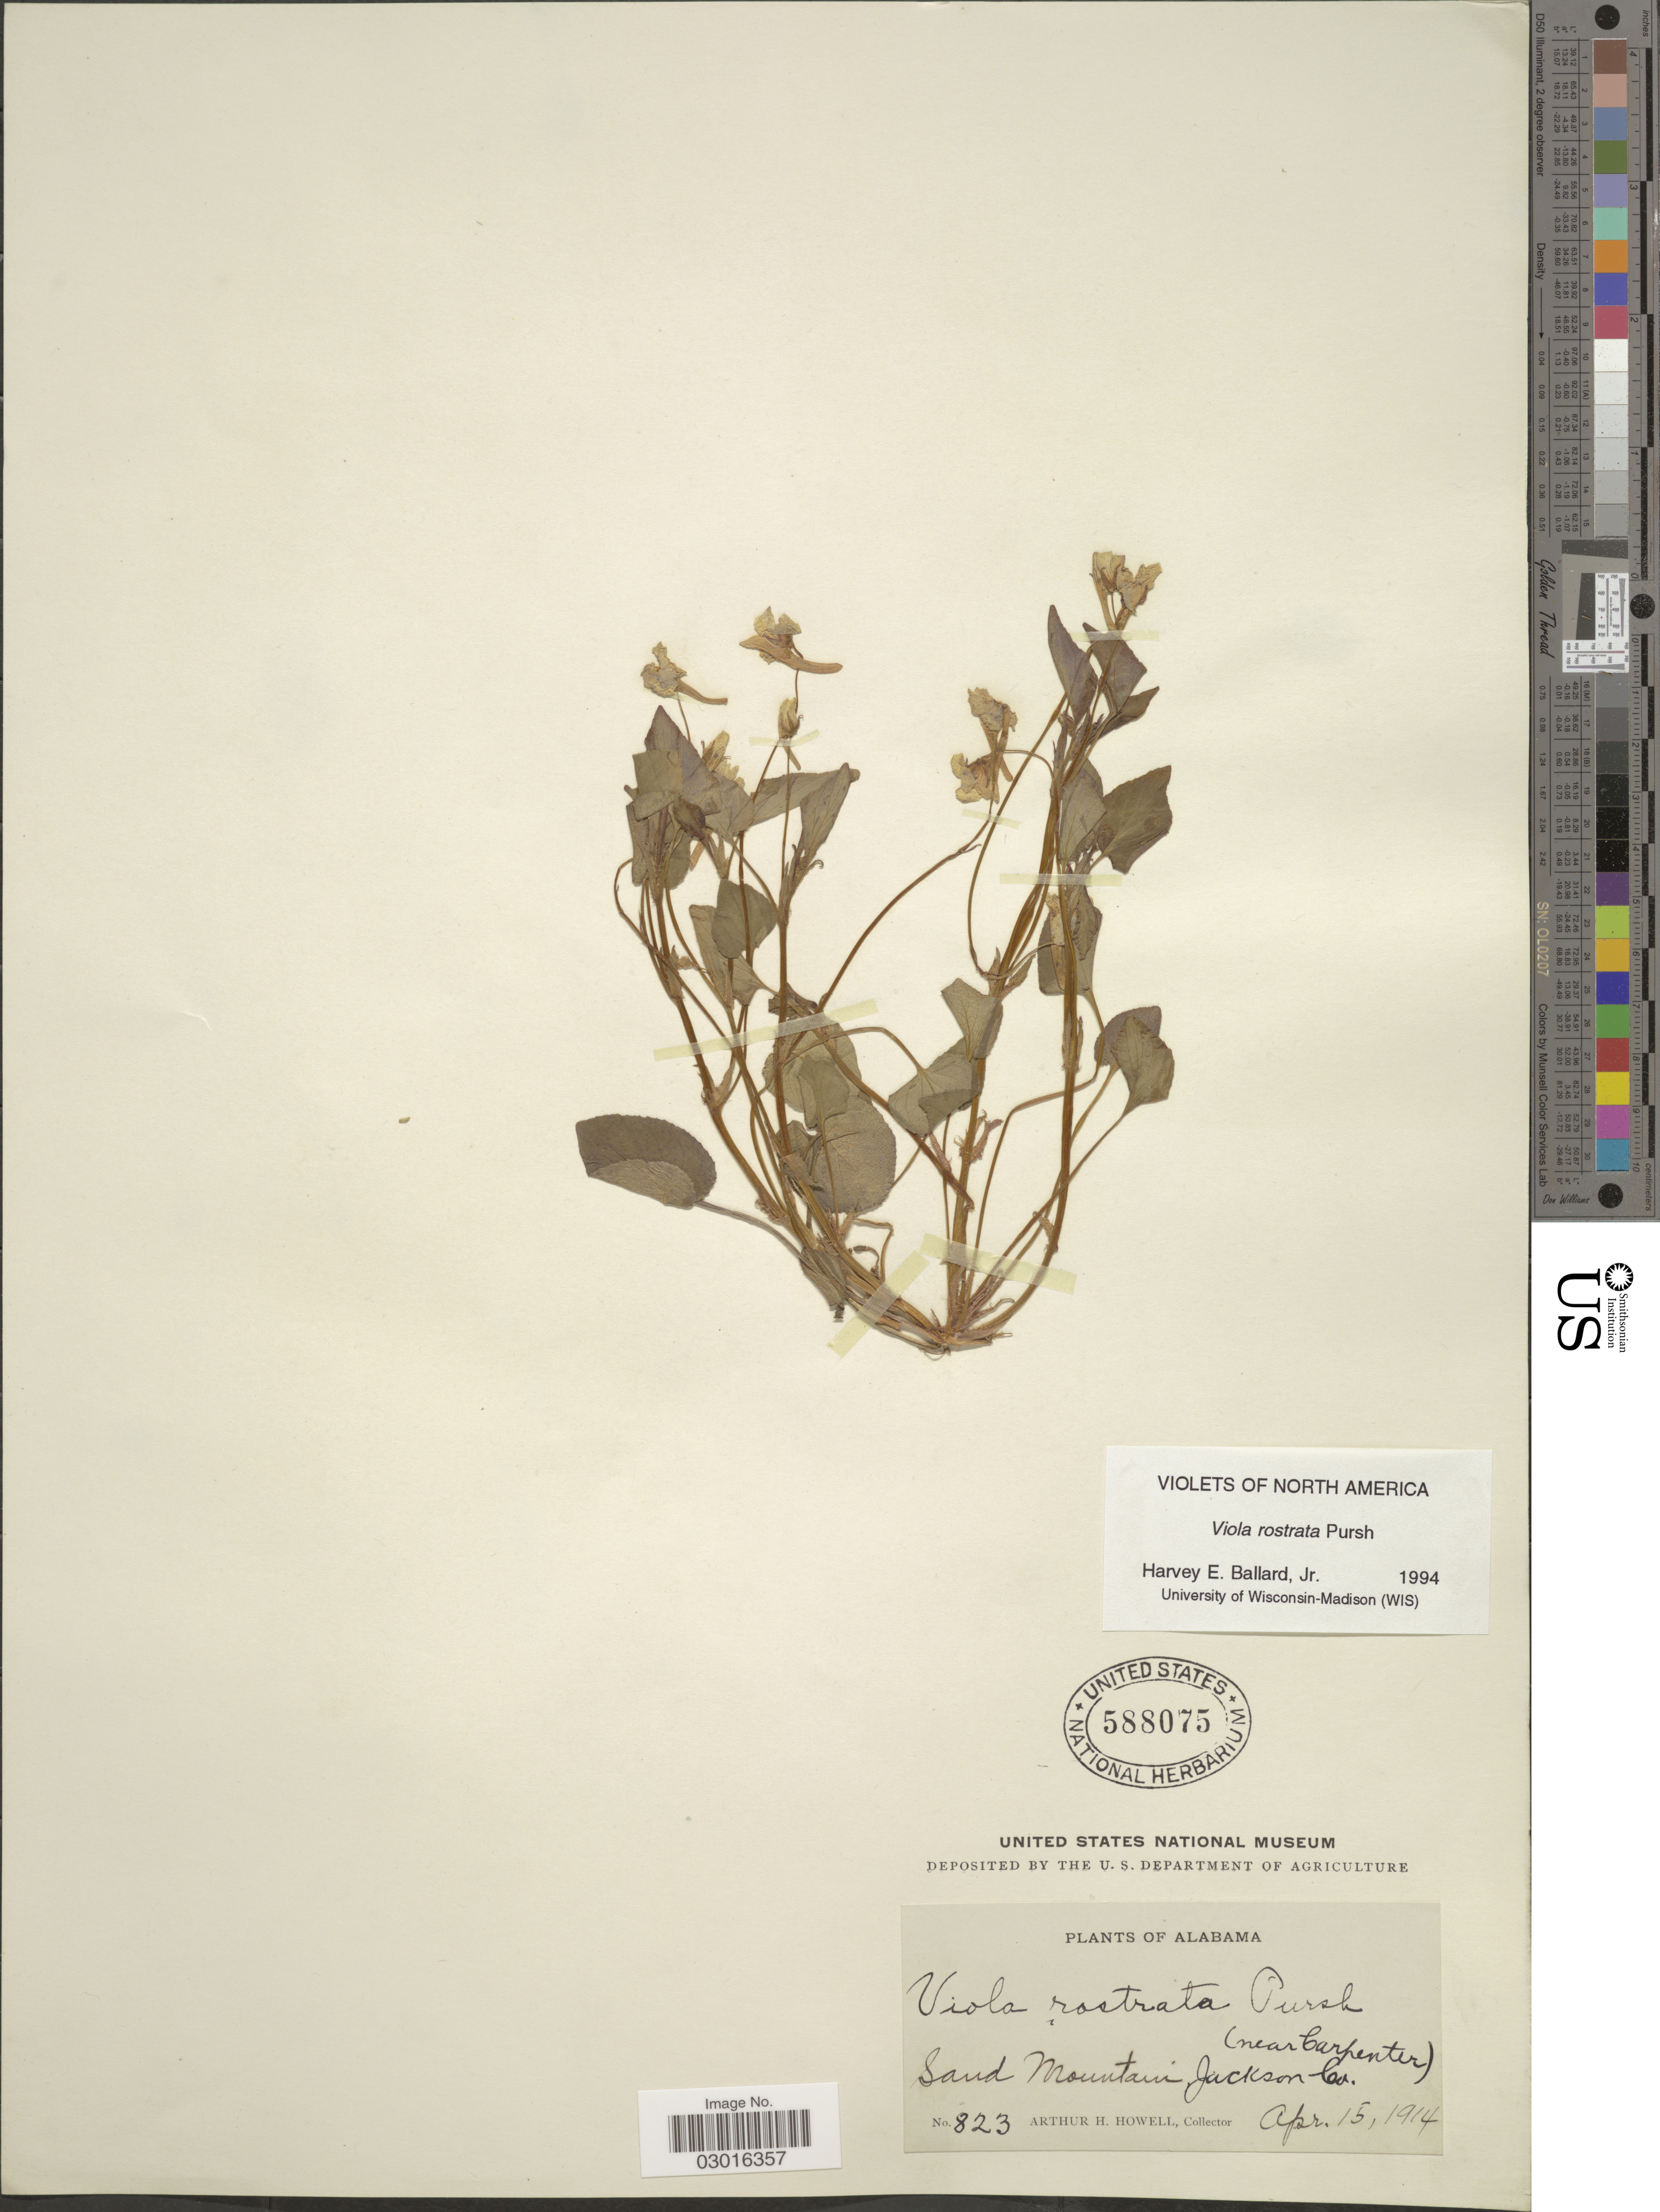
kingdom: Plantae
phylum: Tracheophyta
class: Magnoliopsida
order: Malpighiales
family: Violaceae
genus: Viola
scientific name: Viola rostrata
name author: Pursh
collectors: A. H. Howell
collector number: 823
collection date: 1914-04-15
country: United States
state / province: Alabama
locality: Sand Mountain. Jackson Co. (near Carpenter).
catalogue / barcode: US 588075